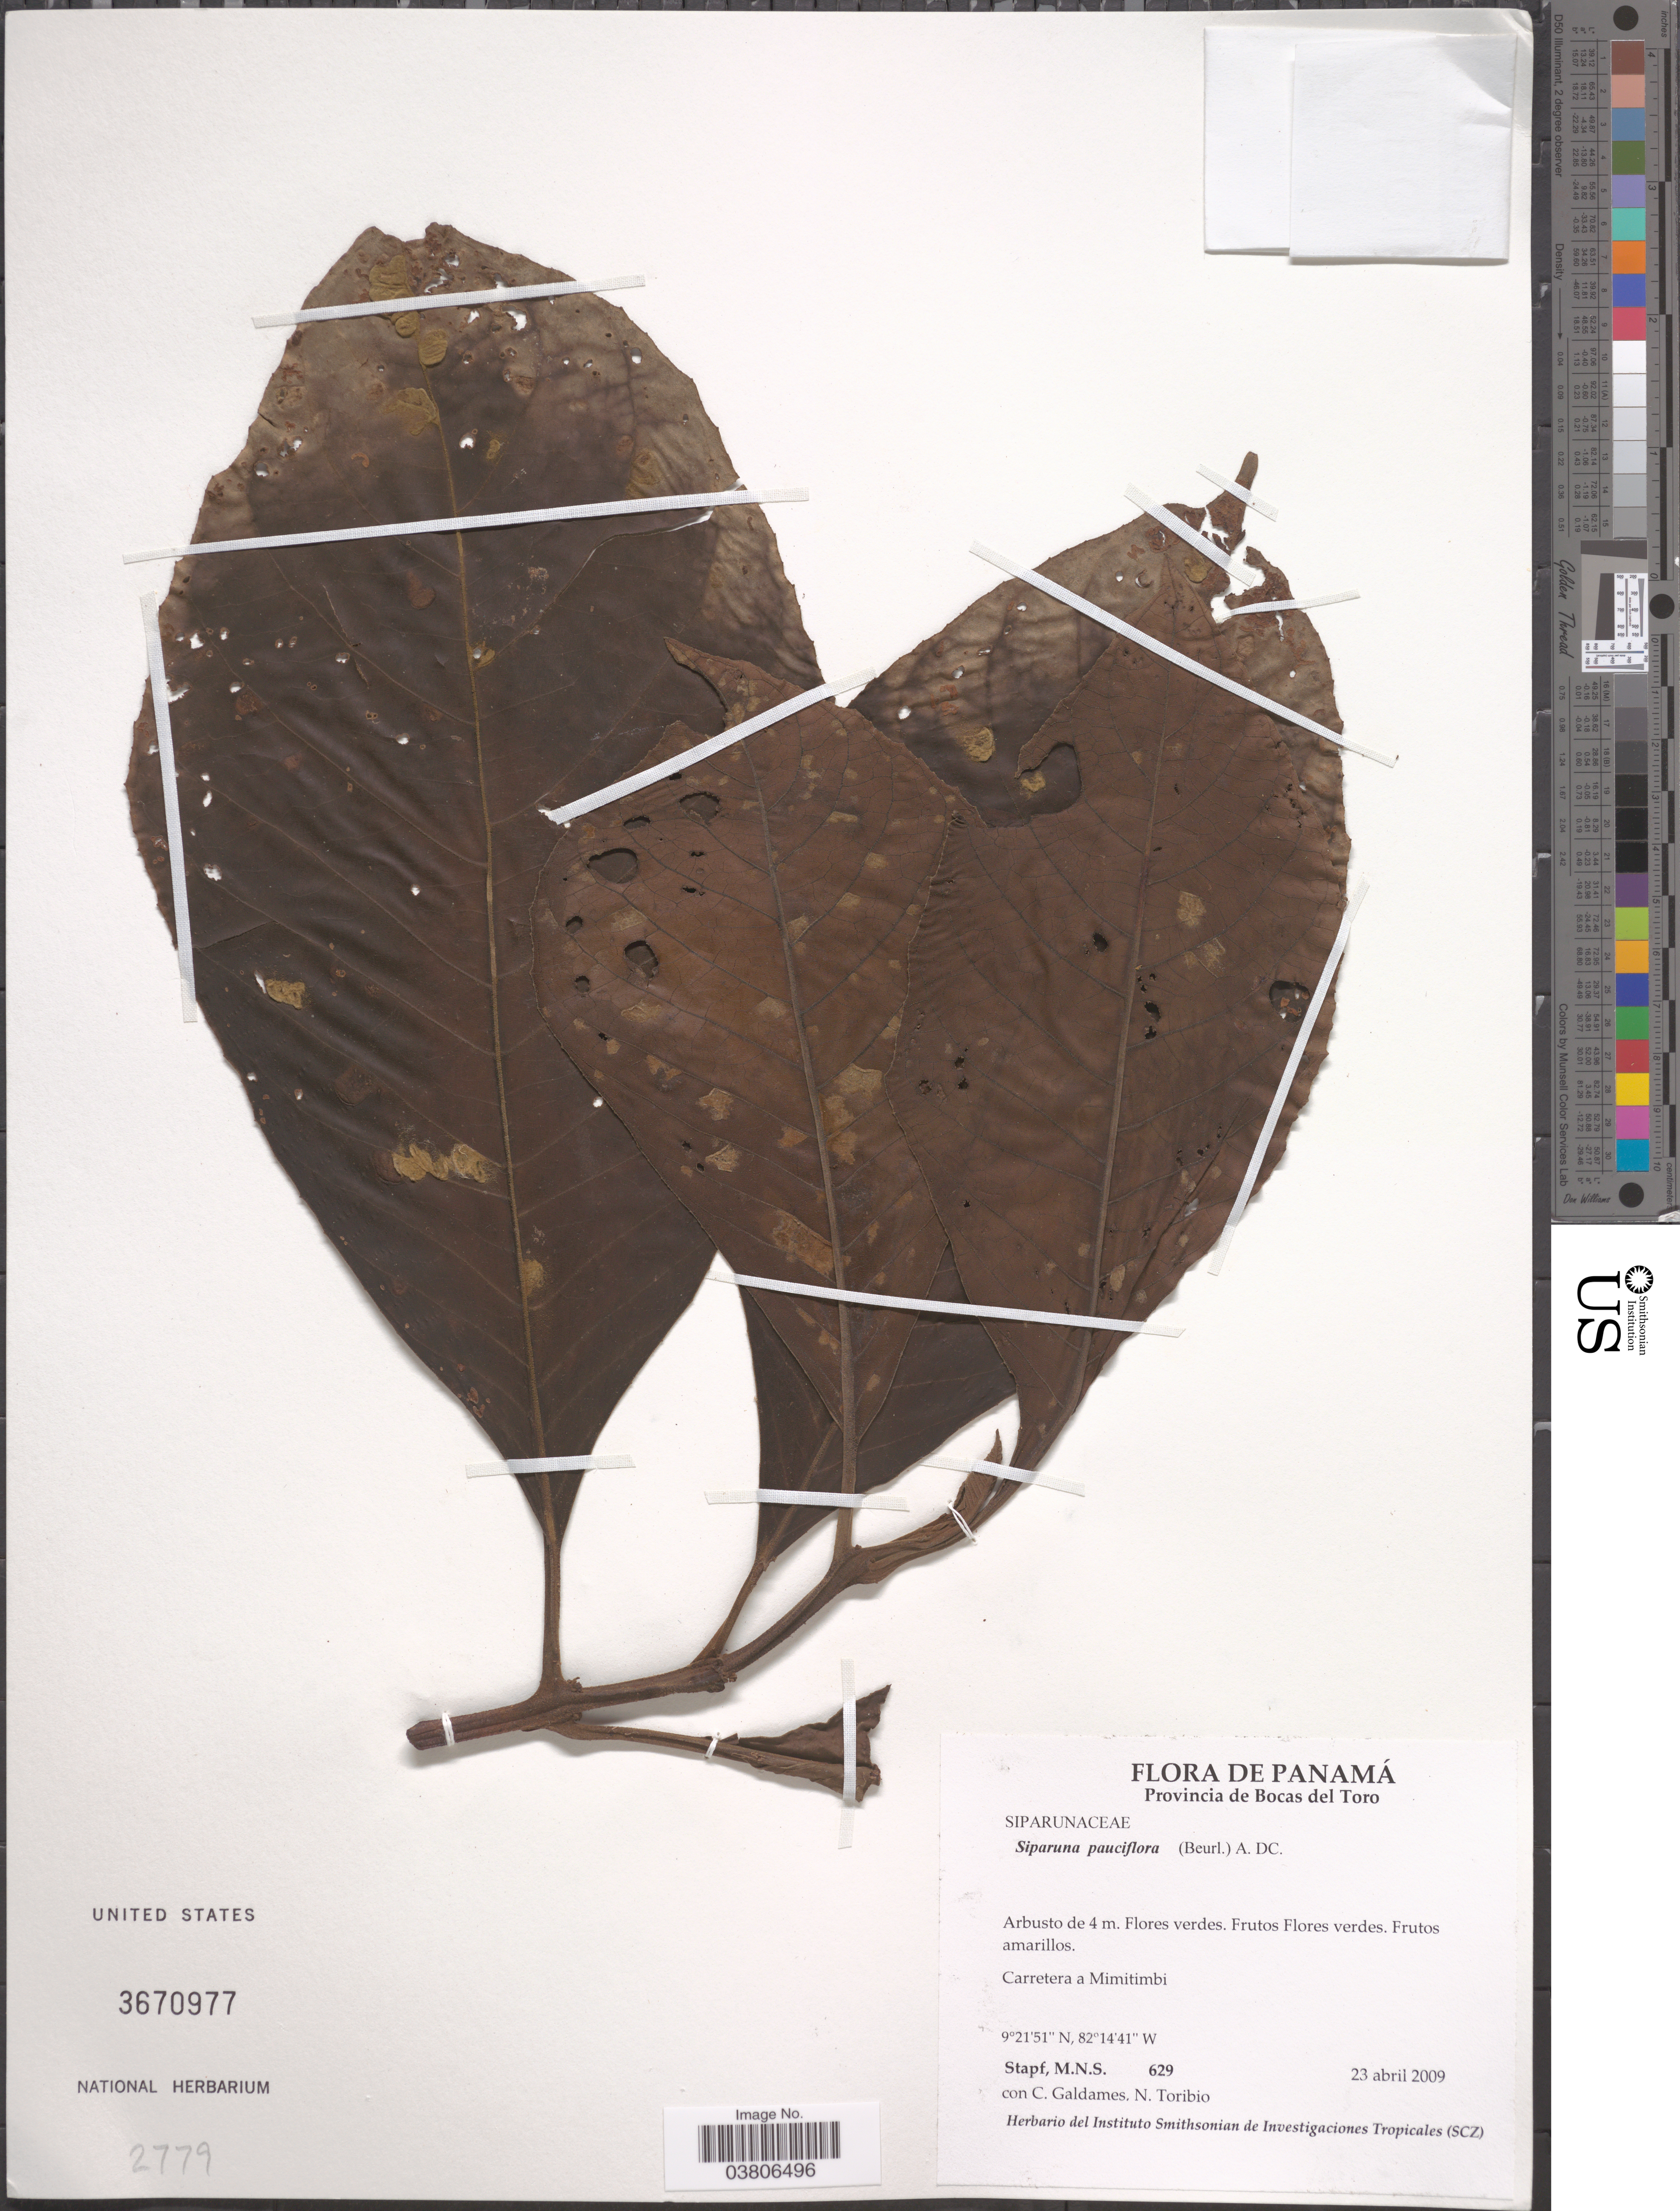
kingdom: Plantae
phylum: Tracheophyta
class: Magnoliopsida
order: Laurales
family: Siparunaceae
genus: Siparuna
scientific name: Siparuna pauciflora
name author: (Beurling) A. DC.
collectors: M. Stapf, C. Galdames & N. Toribio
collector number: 629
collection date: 2009-04-23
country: Panama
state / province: Bocas del Toro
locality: Carretera a Mimitimbi.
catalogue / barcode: US 3670977